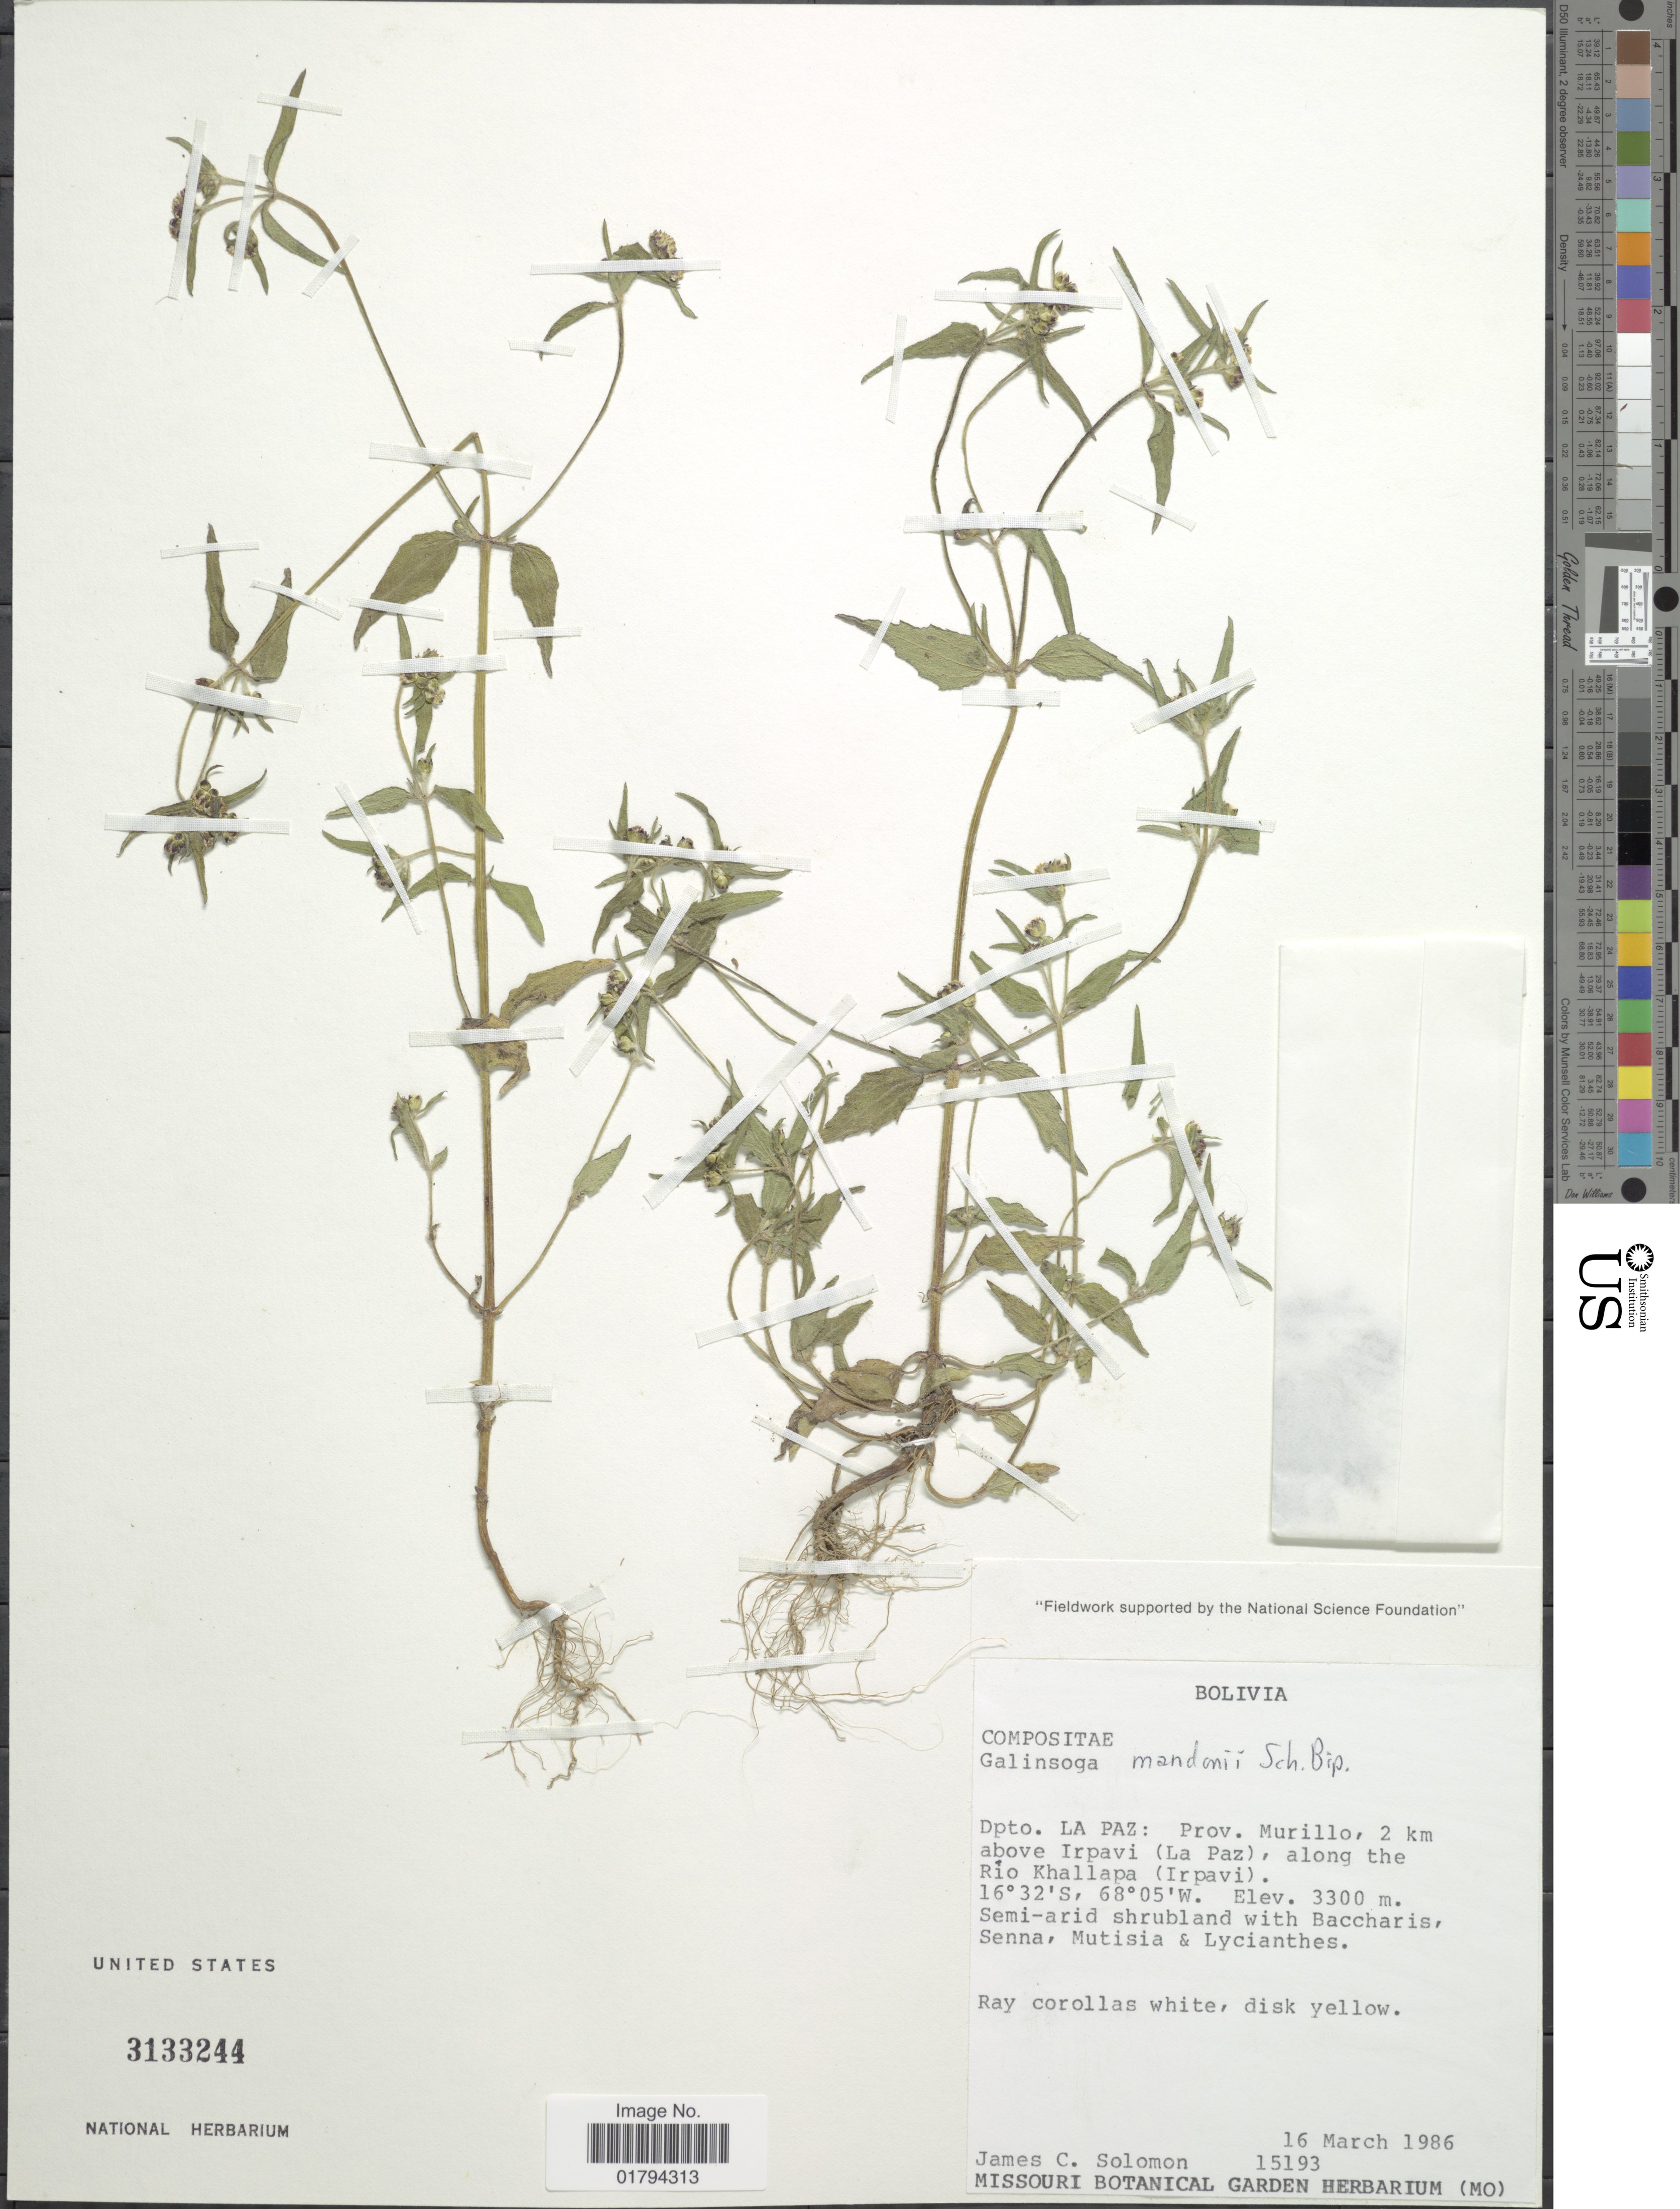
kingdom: Plantae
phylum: Tracheophyta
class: Magnoliopsida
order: Asterales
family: Asteraceae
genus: Galinsoga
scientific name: Galinsoga mandonii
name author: Sch. Bip.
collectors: J. C. Solomon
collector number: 15193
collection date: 1986-03-16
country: Bolivia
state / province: La Paz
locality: Prov. Murillo, 2 km above Irpavi (La Paz), along the Rio Khallapa (Irpavi).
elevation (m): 3300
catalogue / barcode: US 3133244